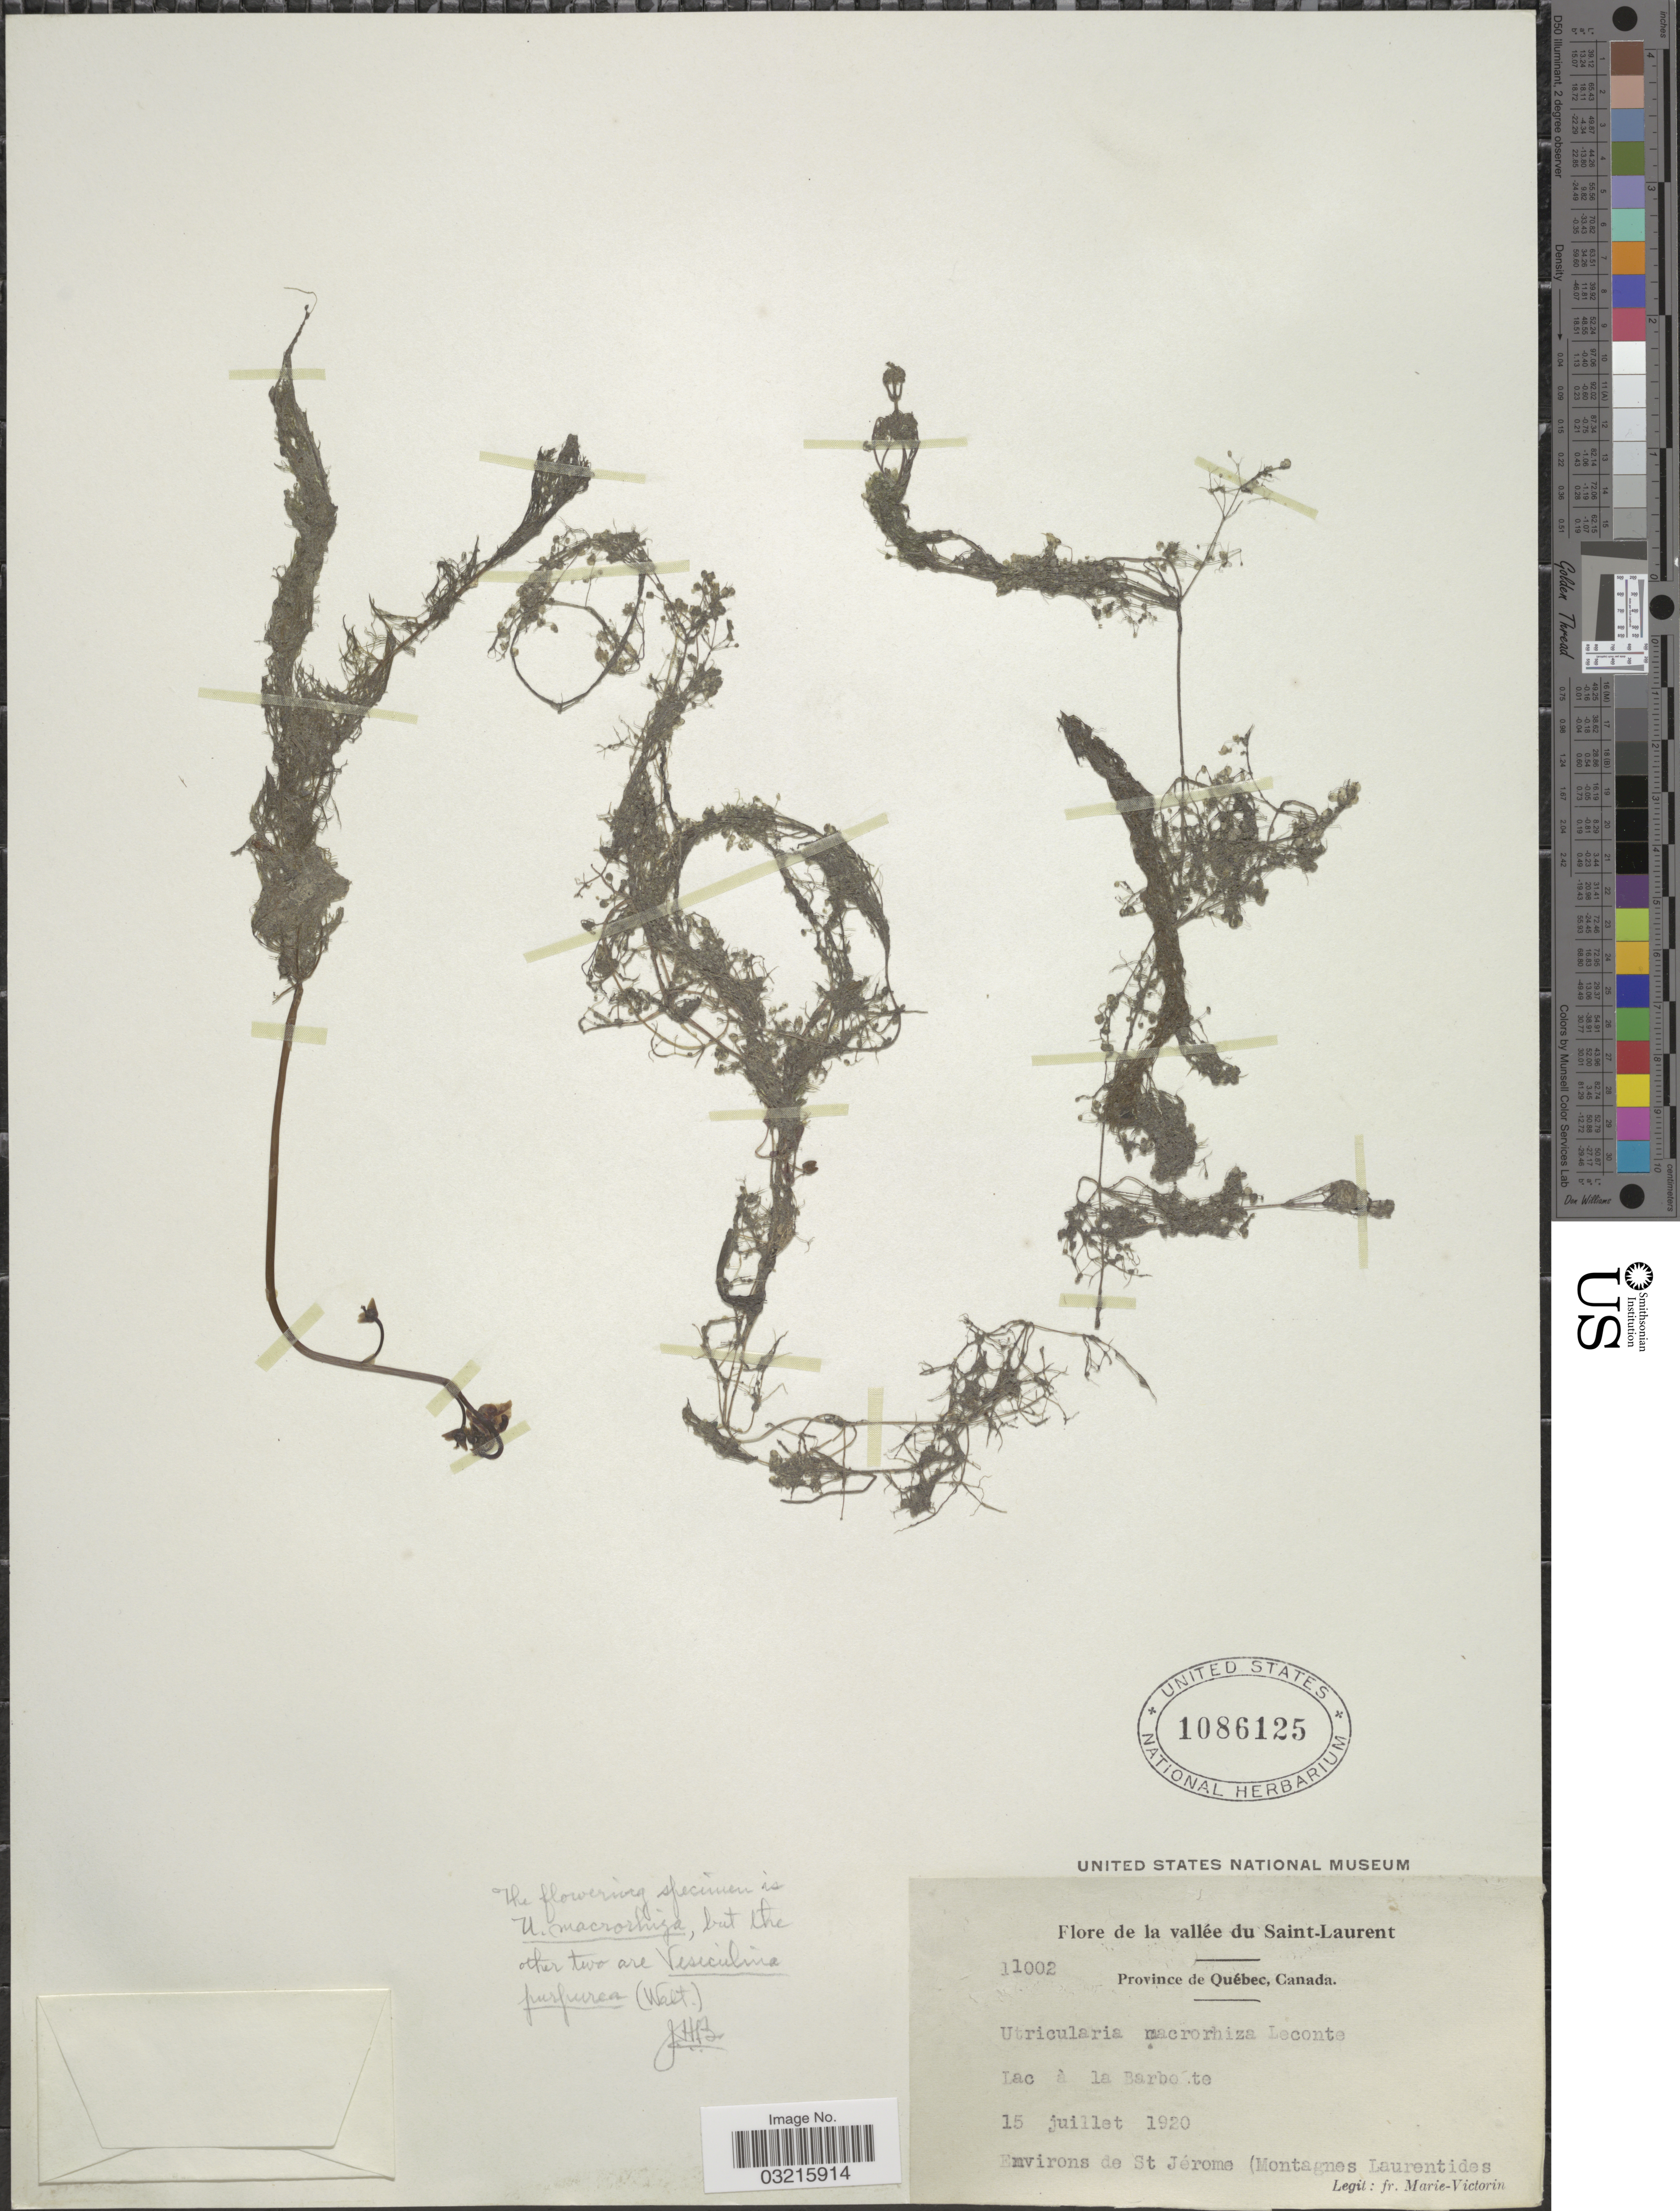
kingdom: Plantae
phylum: Tracheophyta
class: Magnoliopsida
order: Lamiales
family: Lentibulariaceae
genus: Utricularia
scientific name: Utricularia vulgaris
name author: L.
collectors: F. Marie-Victorin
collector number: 11002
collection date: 1920-07-15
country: Canada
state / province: Quebec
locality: Lac à la Barbo te. Environs de St Jérome (Montagnes Laurentides).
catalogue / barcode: US 1086125